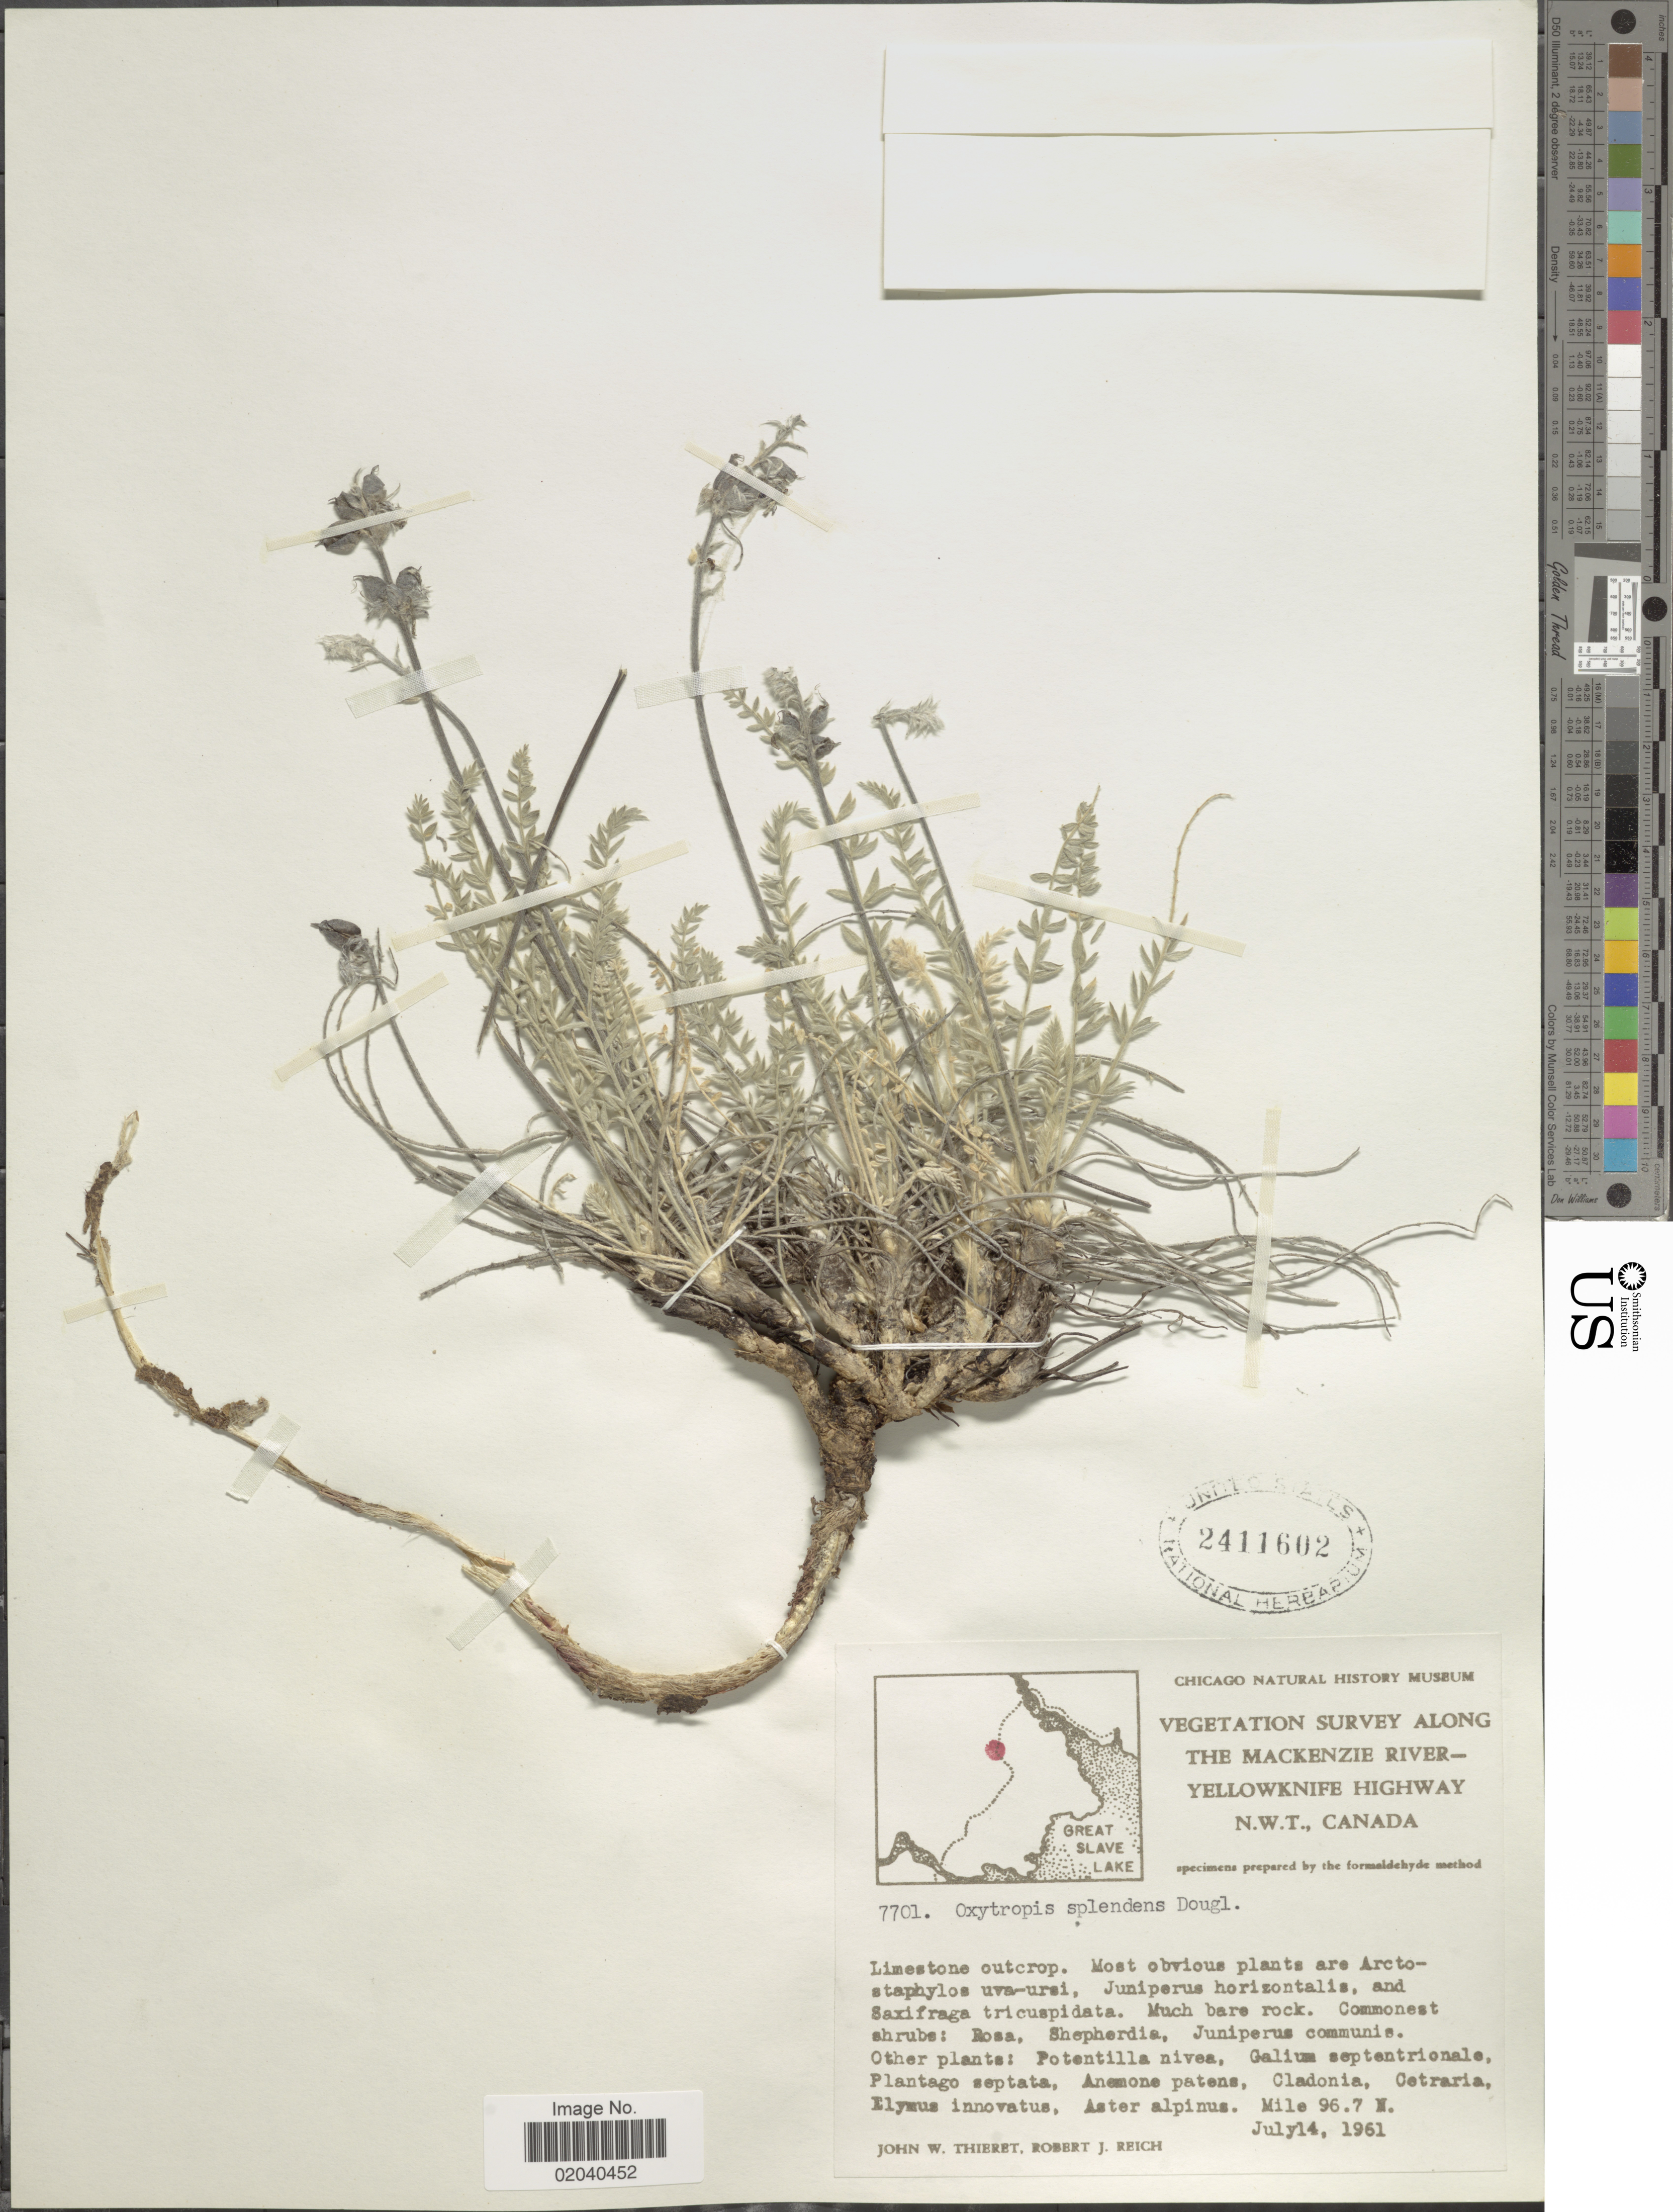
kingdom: Plantae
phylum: Tracheophyta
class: Magnoliopsida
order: Fabales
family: Fabaceae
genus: Oxytropis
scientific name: Oxytropis splendens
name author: Douglas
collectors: J. W. Thieret & R. Reich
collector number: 7701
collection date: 1961-07-14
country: Canada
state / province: Northwest Territories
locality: The Mackenzie River - Yellowknife Highway N.W.T. Mile 96.7 N.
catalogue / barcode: US 2411602